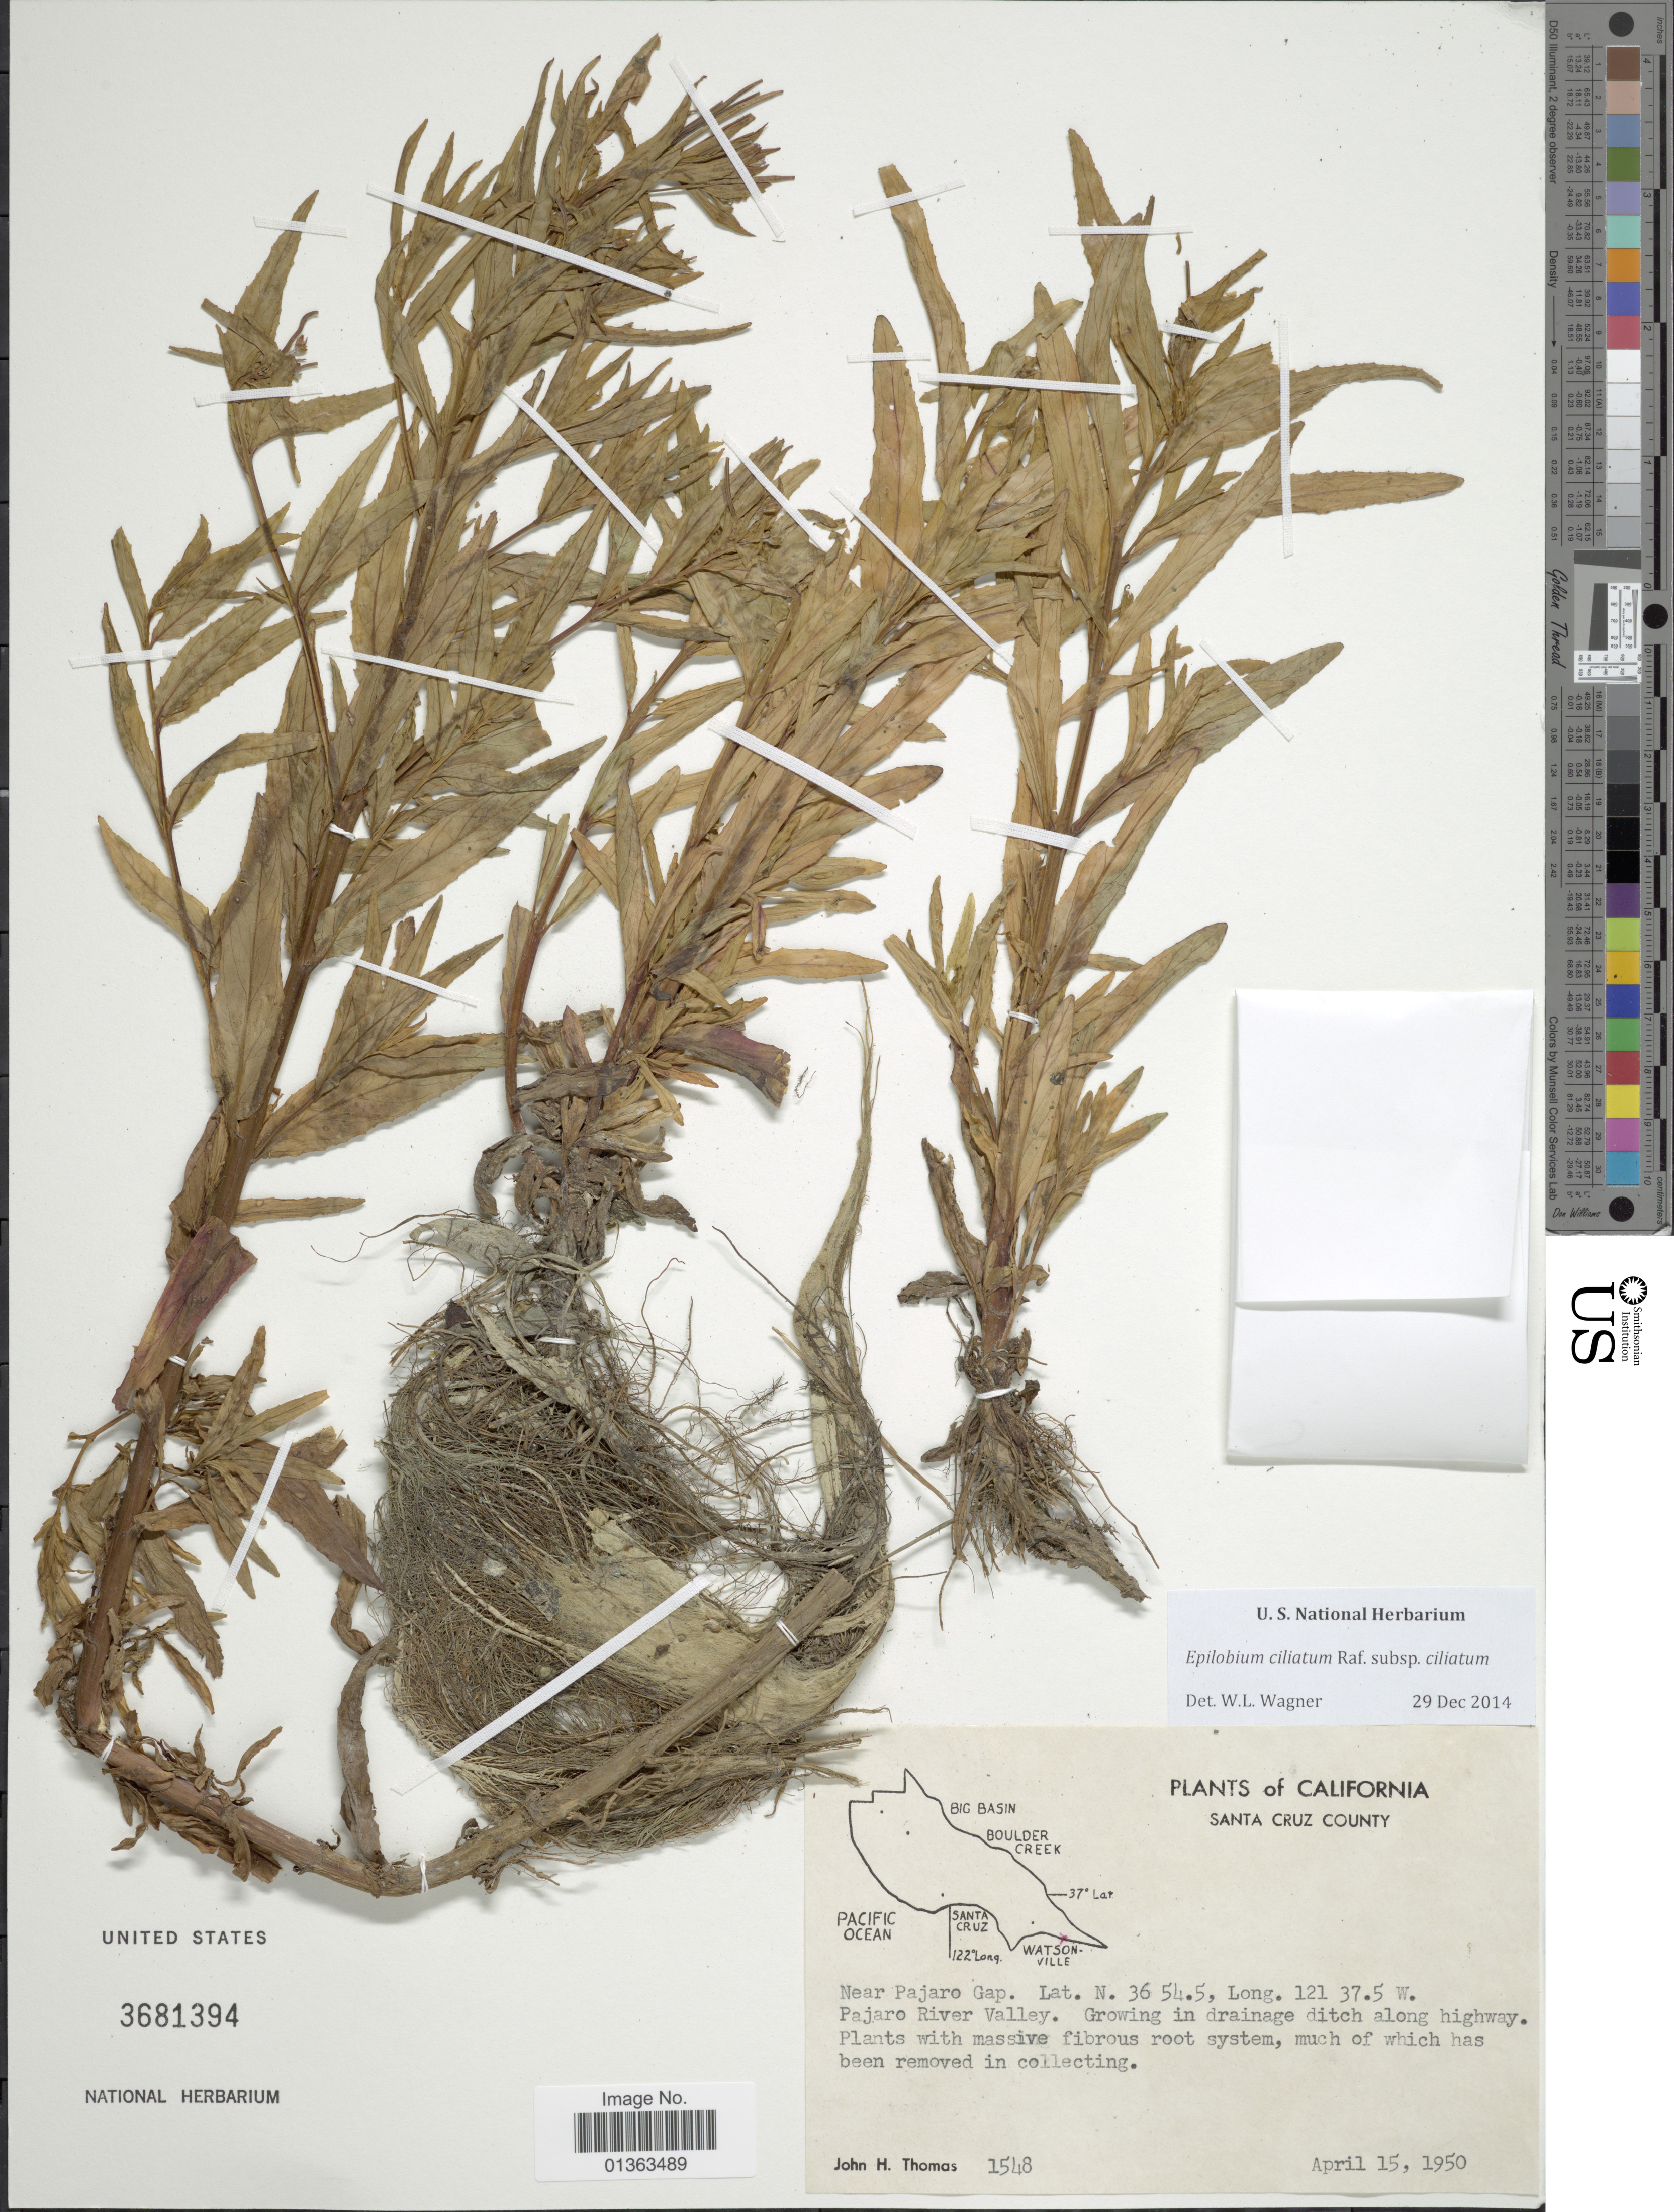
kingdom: Plantae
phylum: Tracheophyta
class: Magnoliopsida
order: Myrtales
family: Onagraceae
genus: Epilobium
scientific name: Epilobium ciliatum subsp. ciliatum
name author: Raf.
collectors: J. H. Thomas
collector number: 1548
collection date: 1950-04-15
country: United States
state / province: California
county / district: Santa Cruz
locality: Santa Cruz County. Near Pajaro Gap.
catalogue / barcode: US 3681394